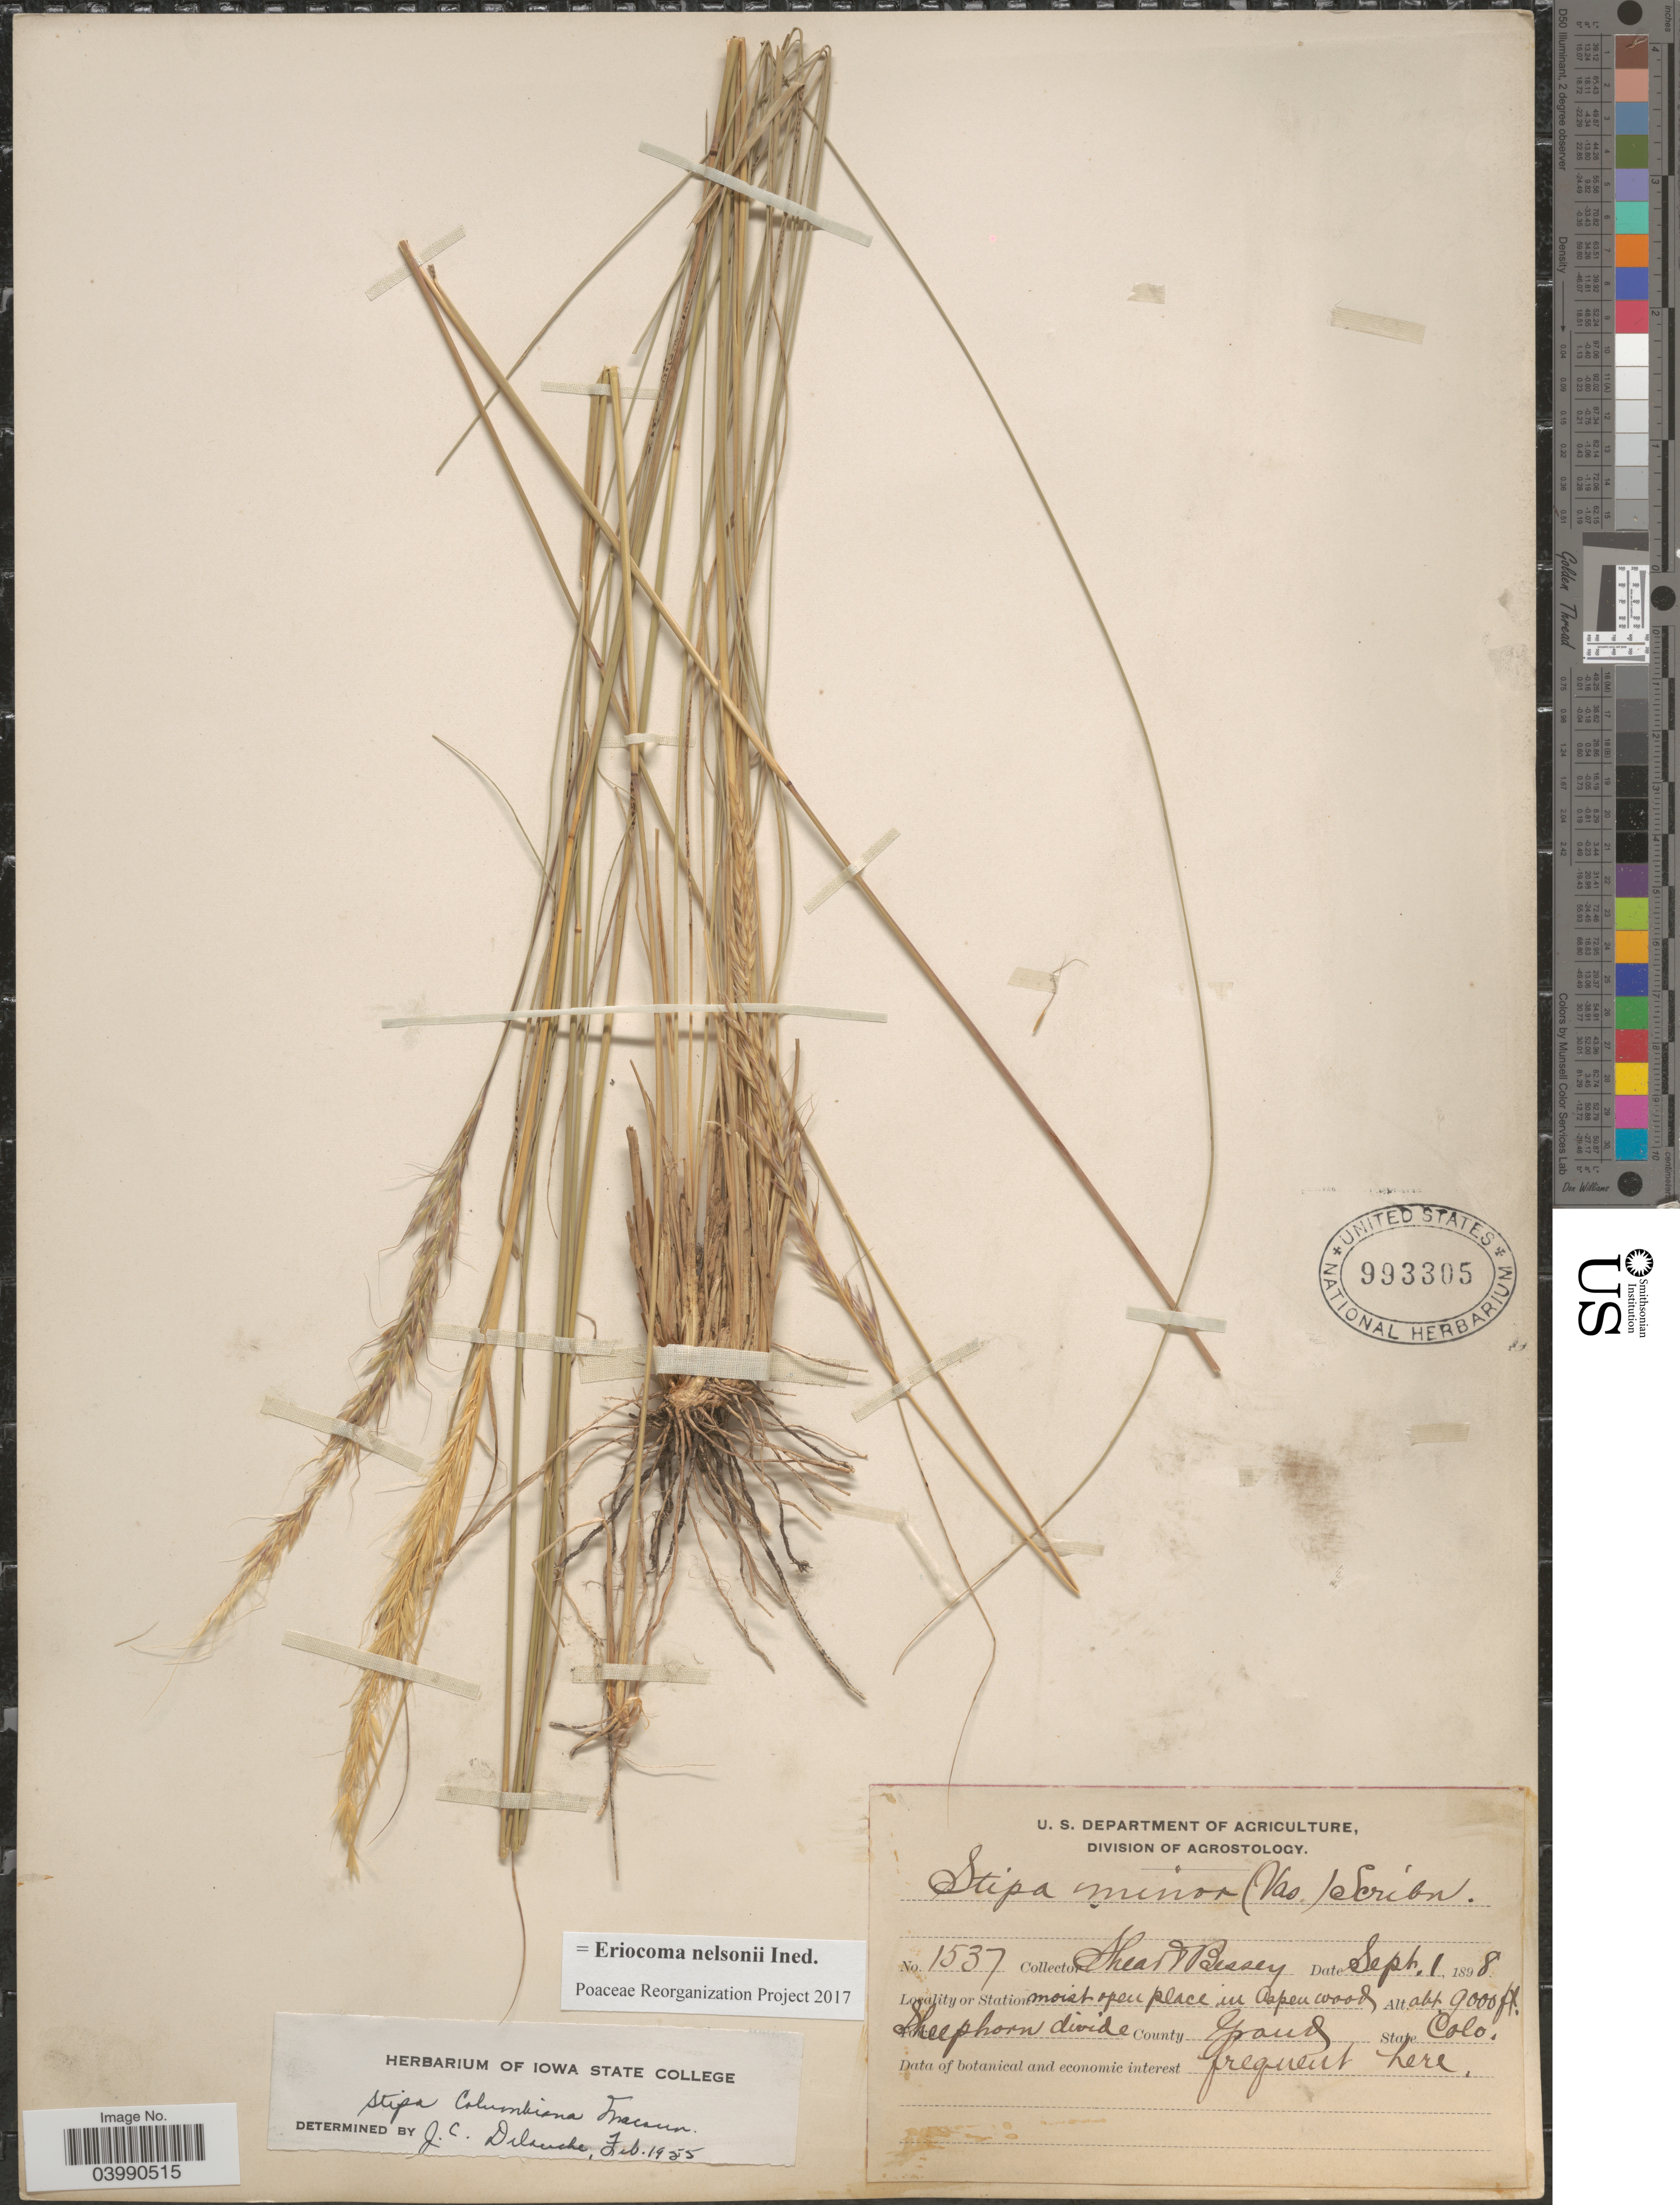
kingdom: Plantae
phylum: Tracheophyta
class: Liliopsida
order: Poales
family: Poaceae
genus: Eriocoma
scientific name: Eriocoma nelsonii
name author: (Scribn.) Romasch.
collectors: -- Shear & -. Bessey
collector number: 1537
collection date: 1898-09-01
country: United States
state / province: Colorado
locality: Moist open place in Aspen wood. Town Sheephorn divide. County Grand.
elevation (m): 2743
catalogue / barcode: US 993305